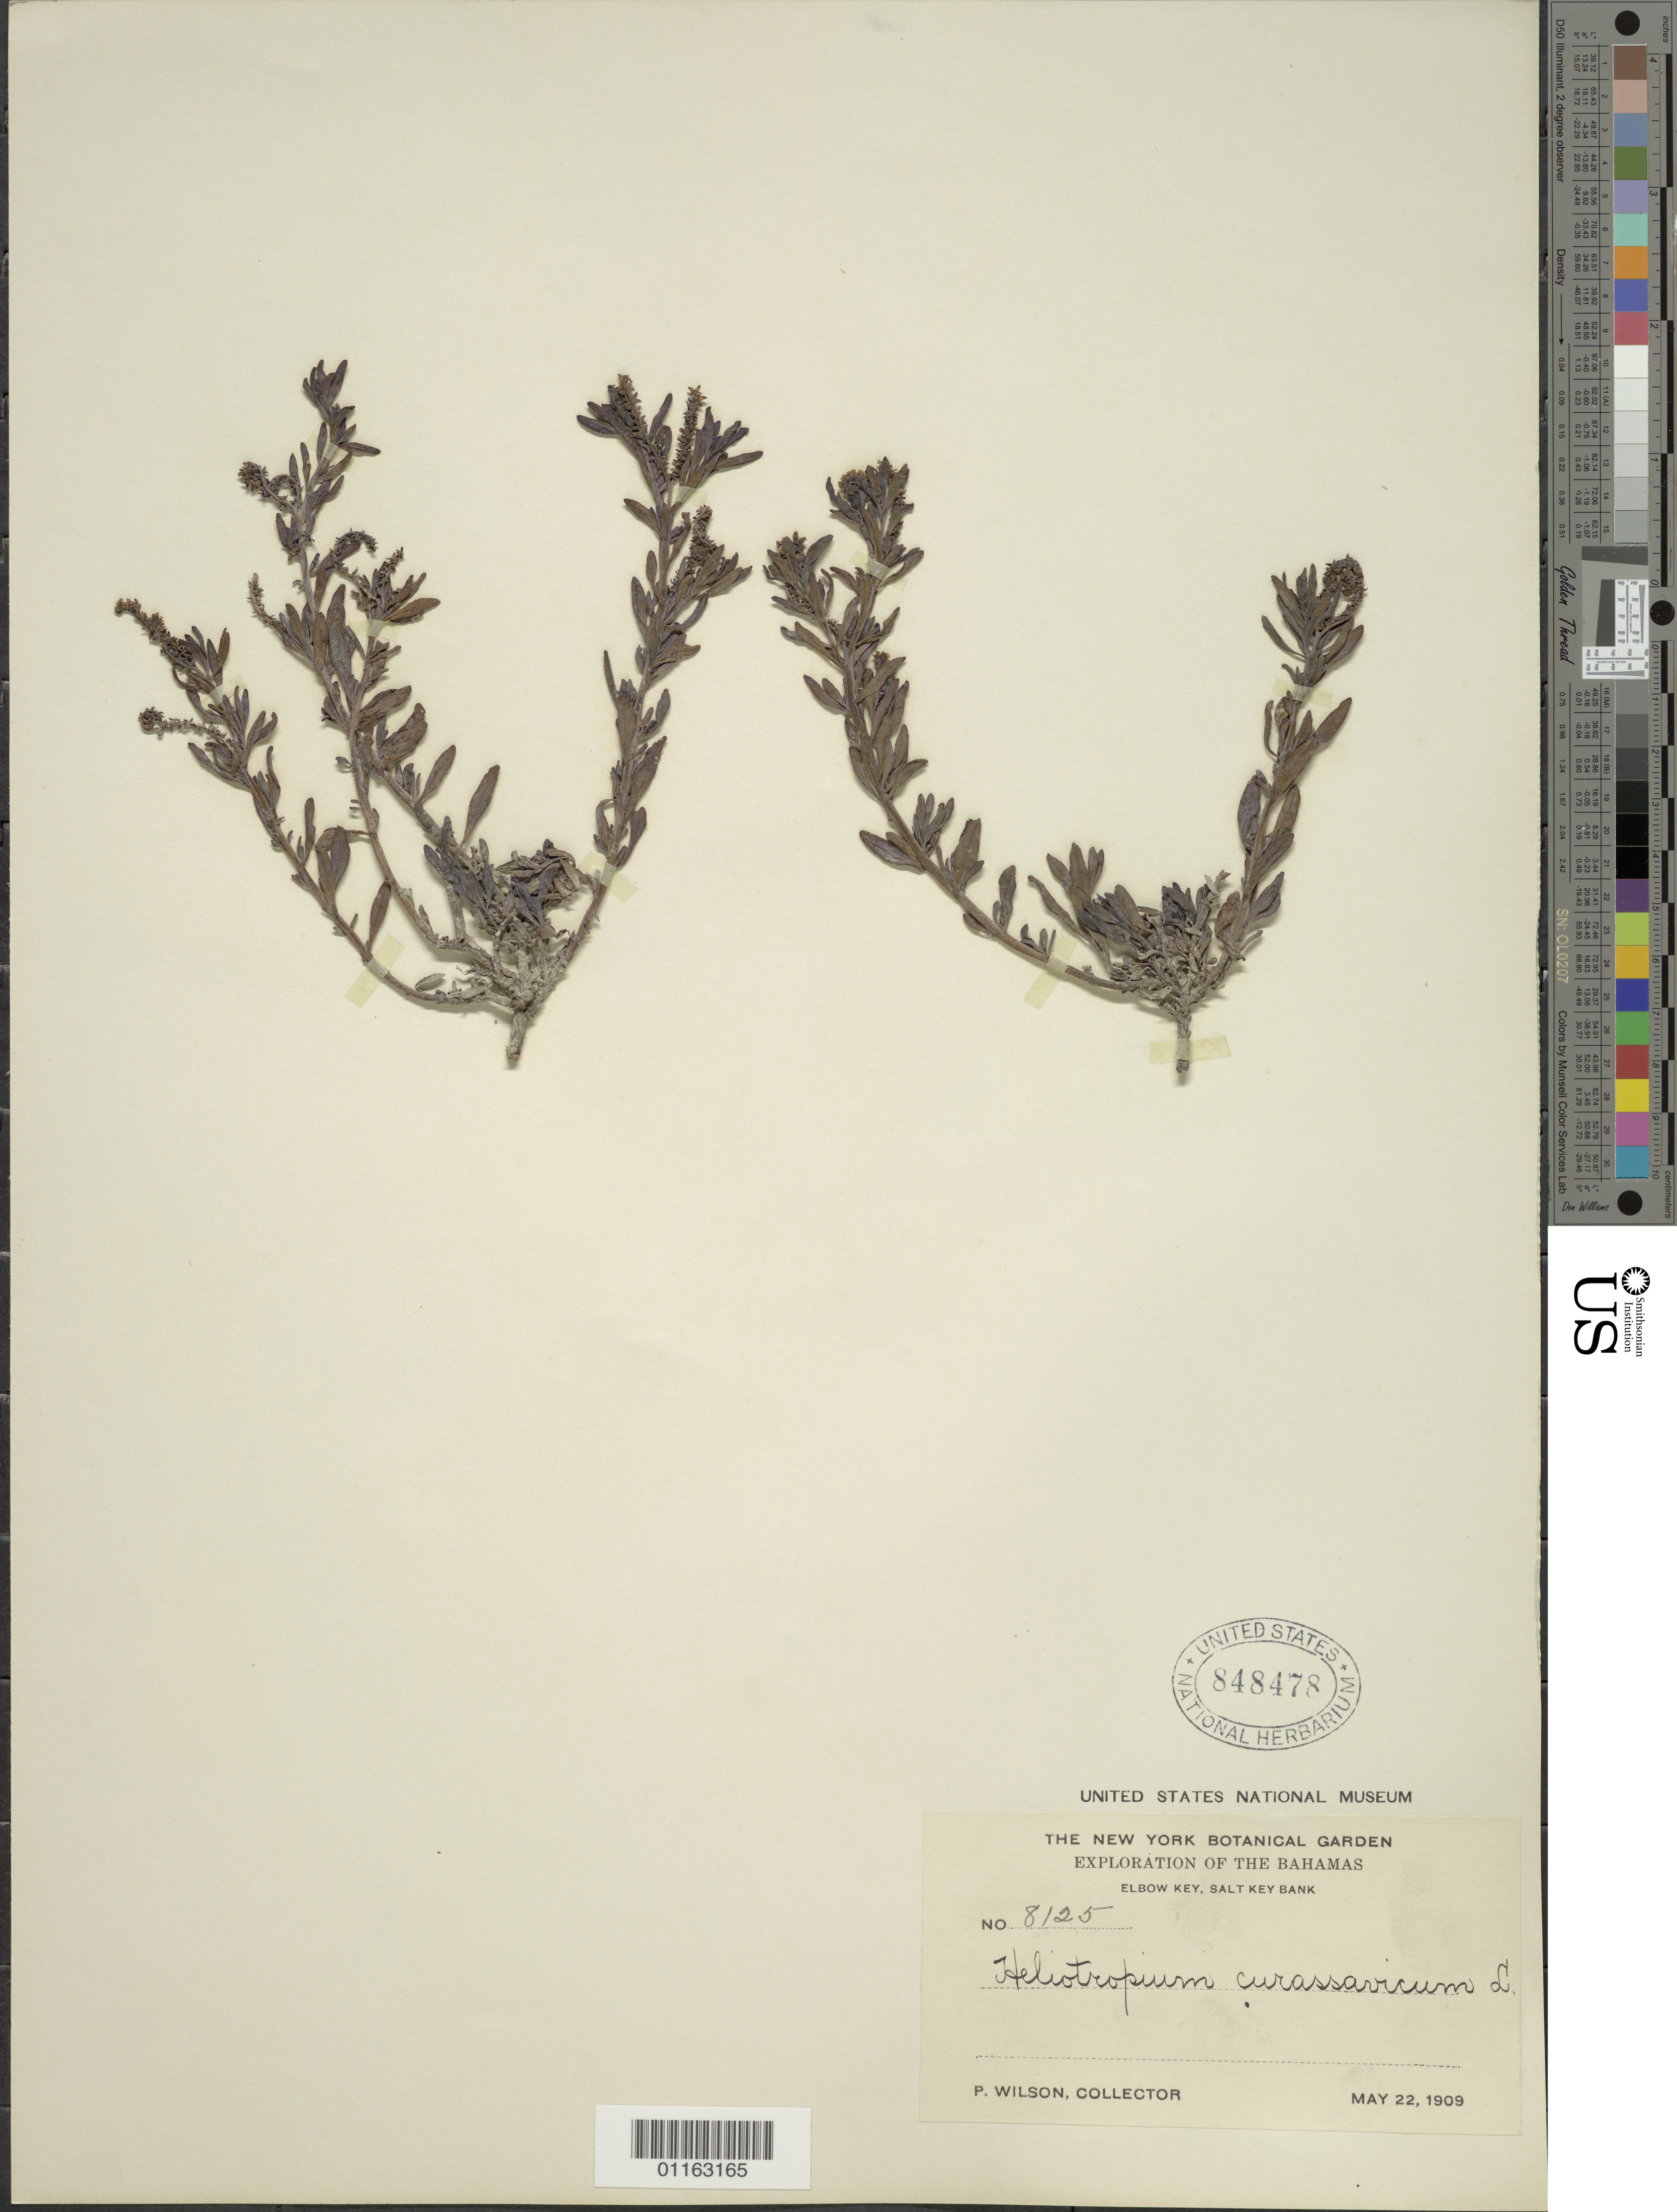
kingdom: Plantae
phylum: Tracheophyta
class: Magnoliopsida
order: Boraginales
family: Heliotropiaceae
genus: Heliotropium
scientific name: Heliotropium curassavicum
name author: L.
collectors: P. Wilson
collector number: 8125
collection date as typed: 22 May 1909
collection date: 1909-05-22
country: Bahamas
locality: Elbow Key, Salt Key Bank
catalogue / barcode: US 848478